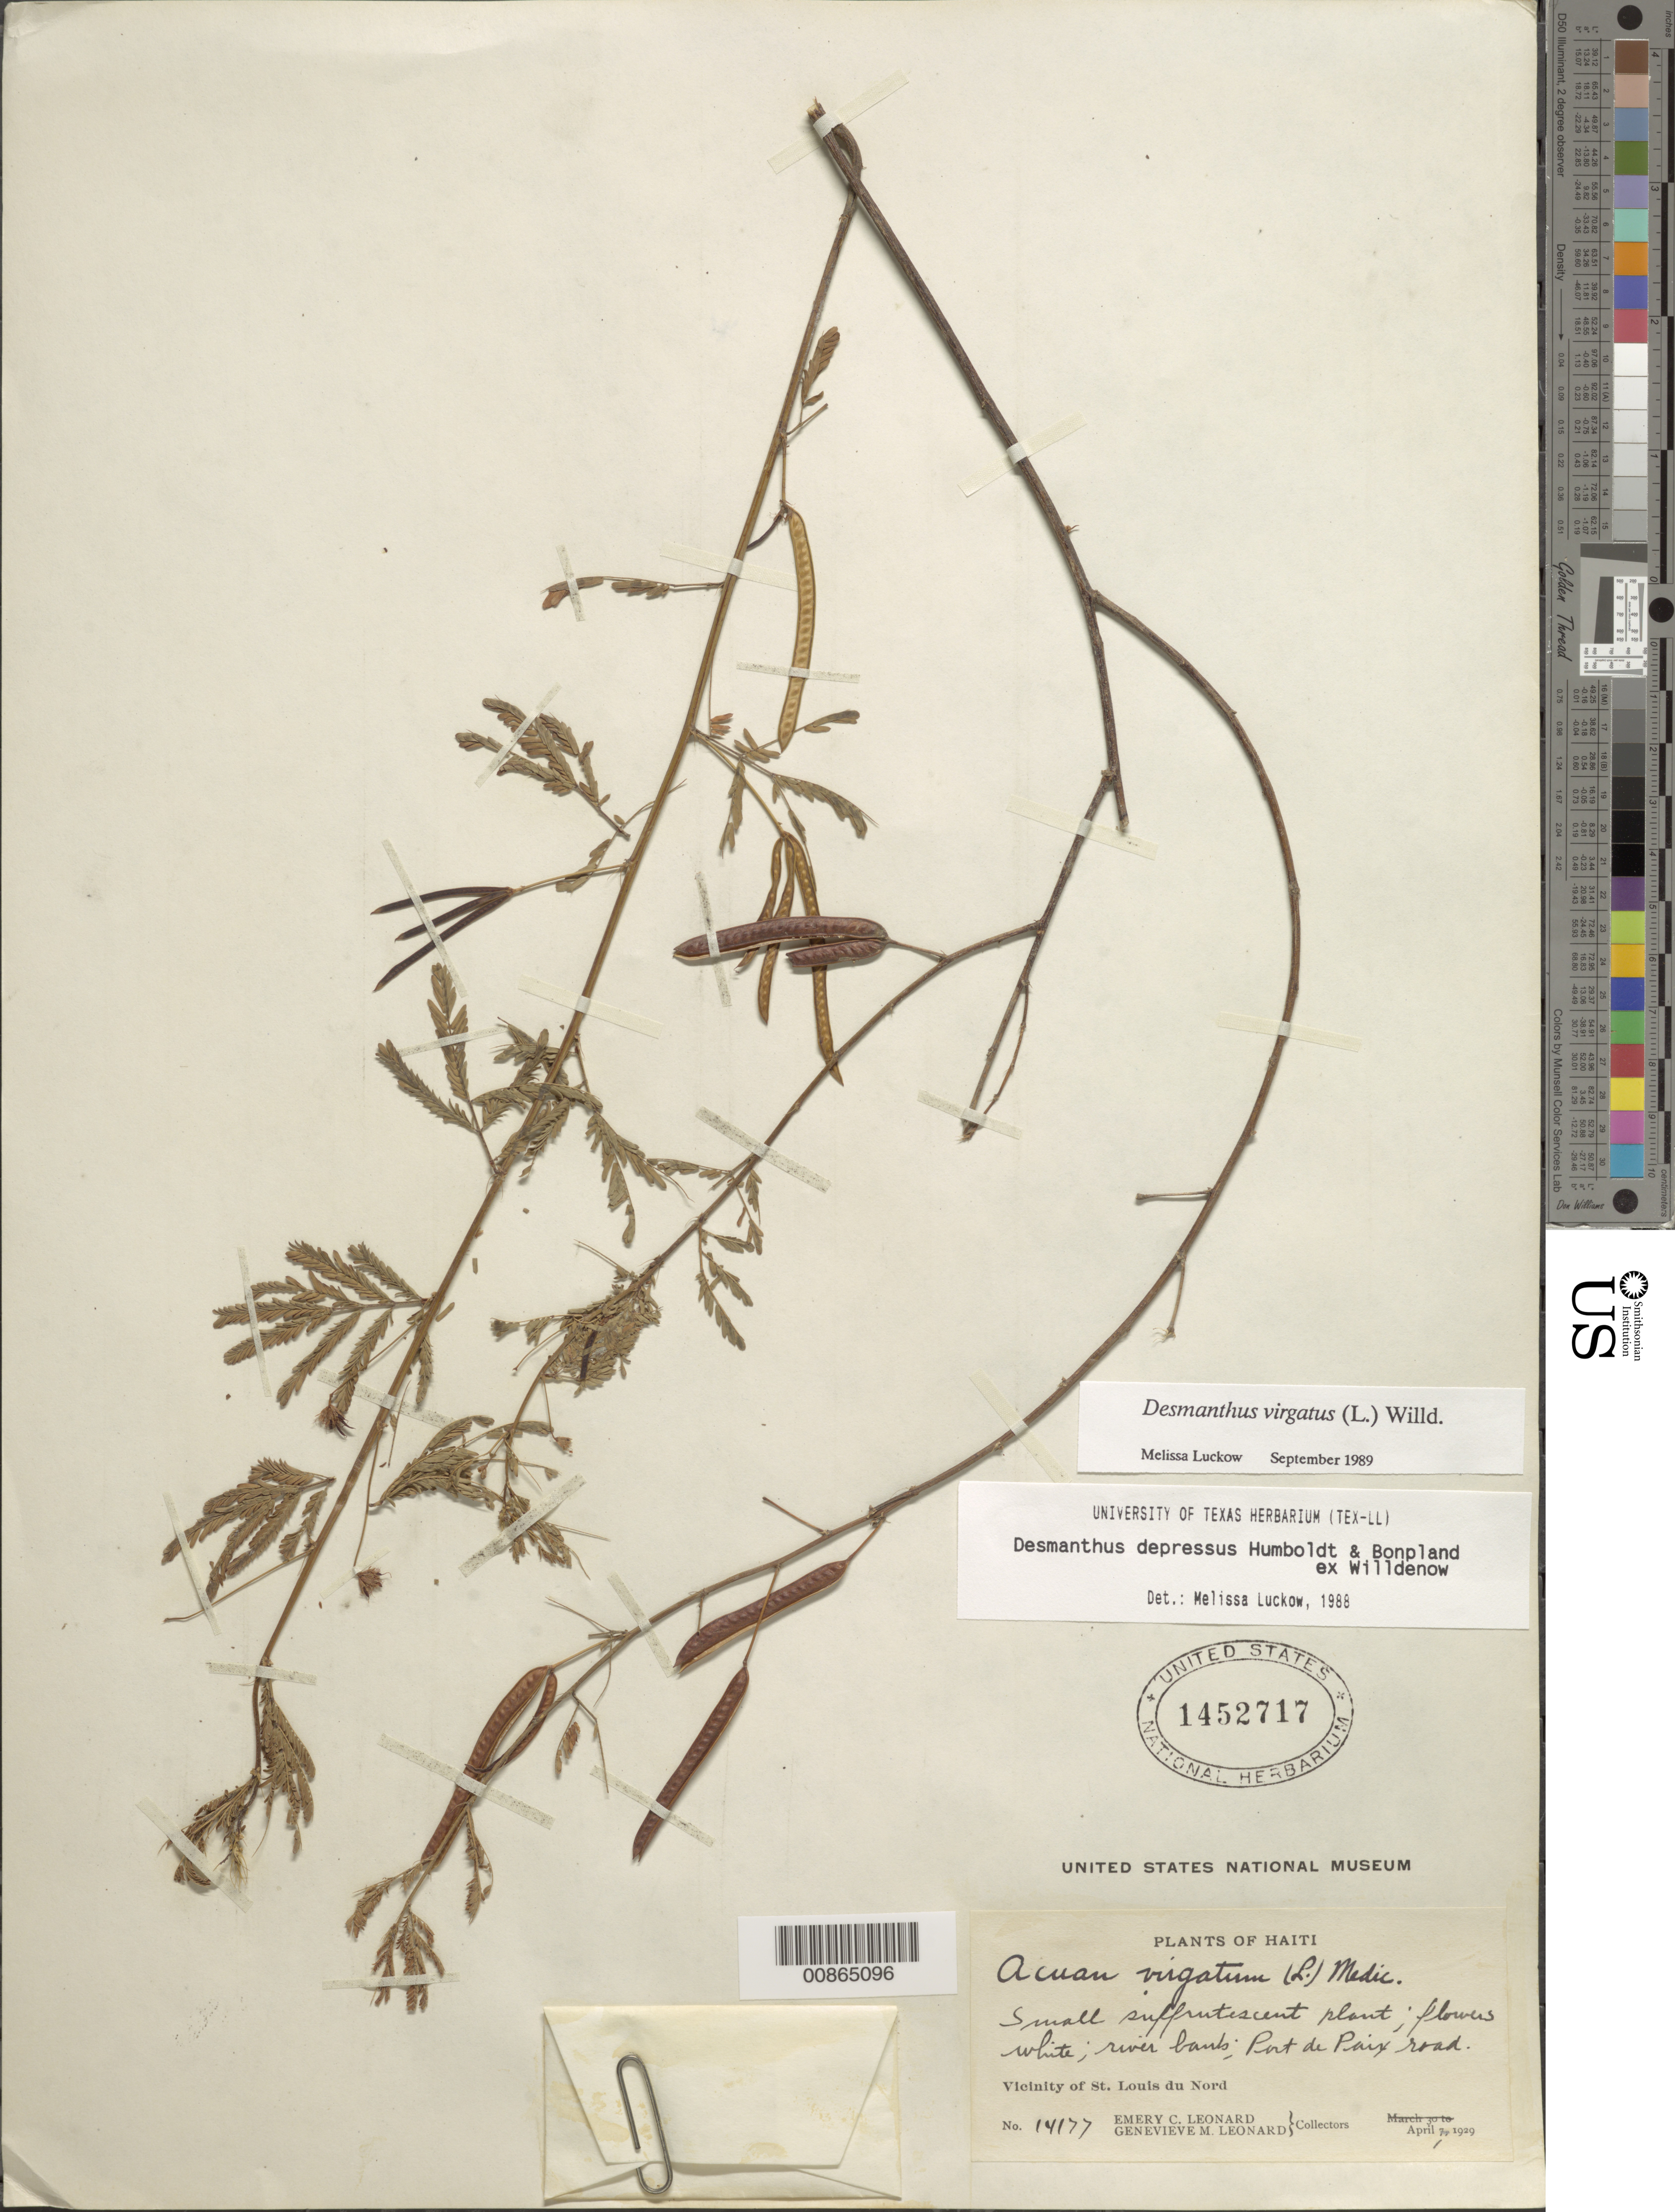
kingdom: Plantae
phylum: Tracheophyta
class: Magnoliopsida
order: Fabales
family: Fabaceae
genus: Desmanthus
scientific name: Desmanthus virgatus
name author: (L.) Willd.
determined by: Luckow, M. A.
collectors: E. C. Leonard & G. M. Leonard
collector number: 14177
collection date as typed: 01 Apr 1929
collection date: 1929-04-01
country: Haiti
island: Hispaniola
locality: Vicinity of St. Louis du Nord. Port de Paix road.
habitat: River bank.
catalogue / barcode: US 1452717